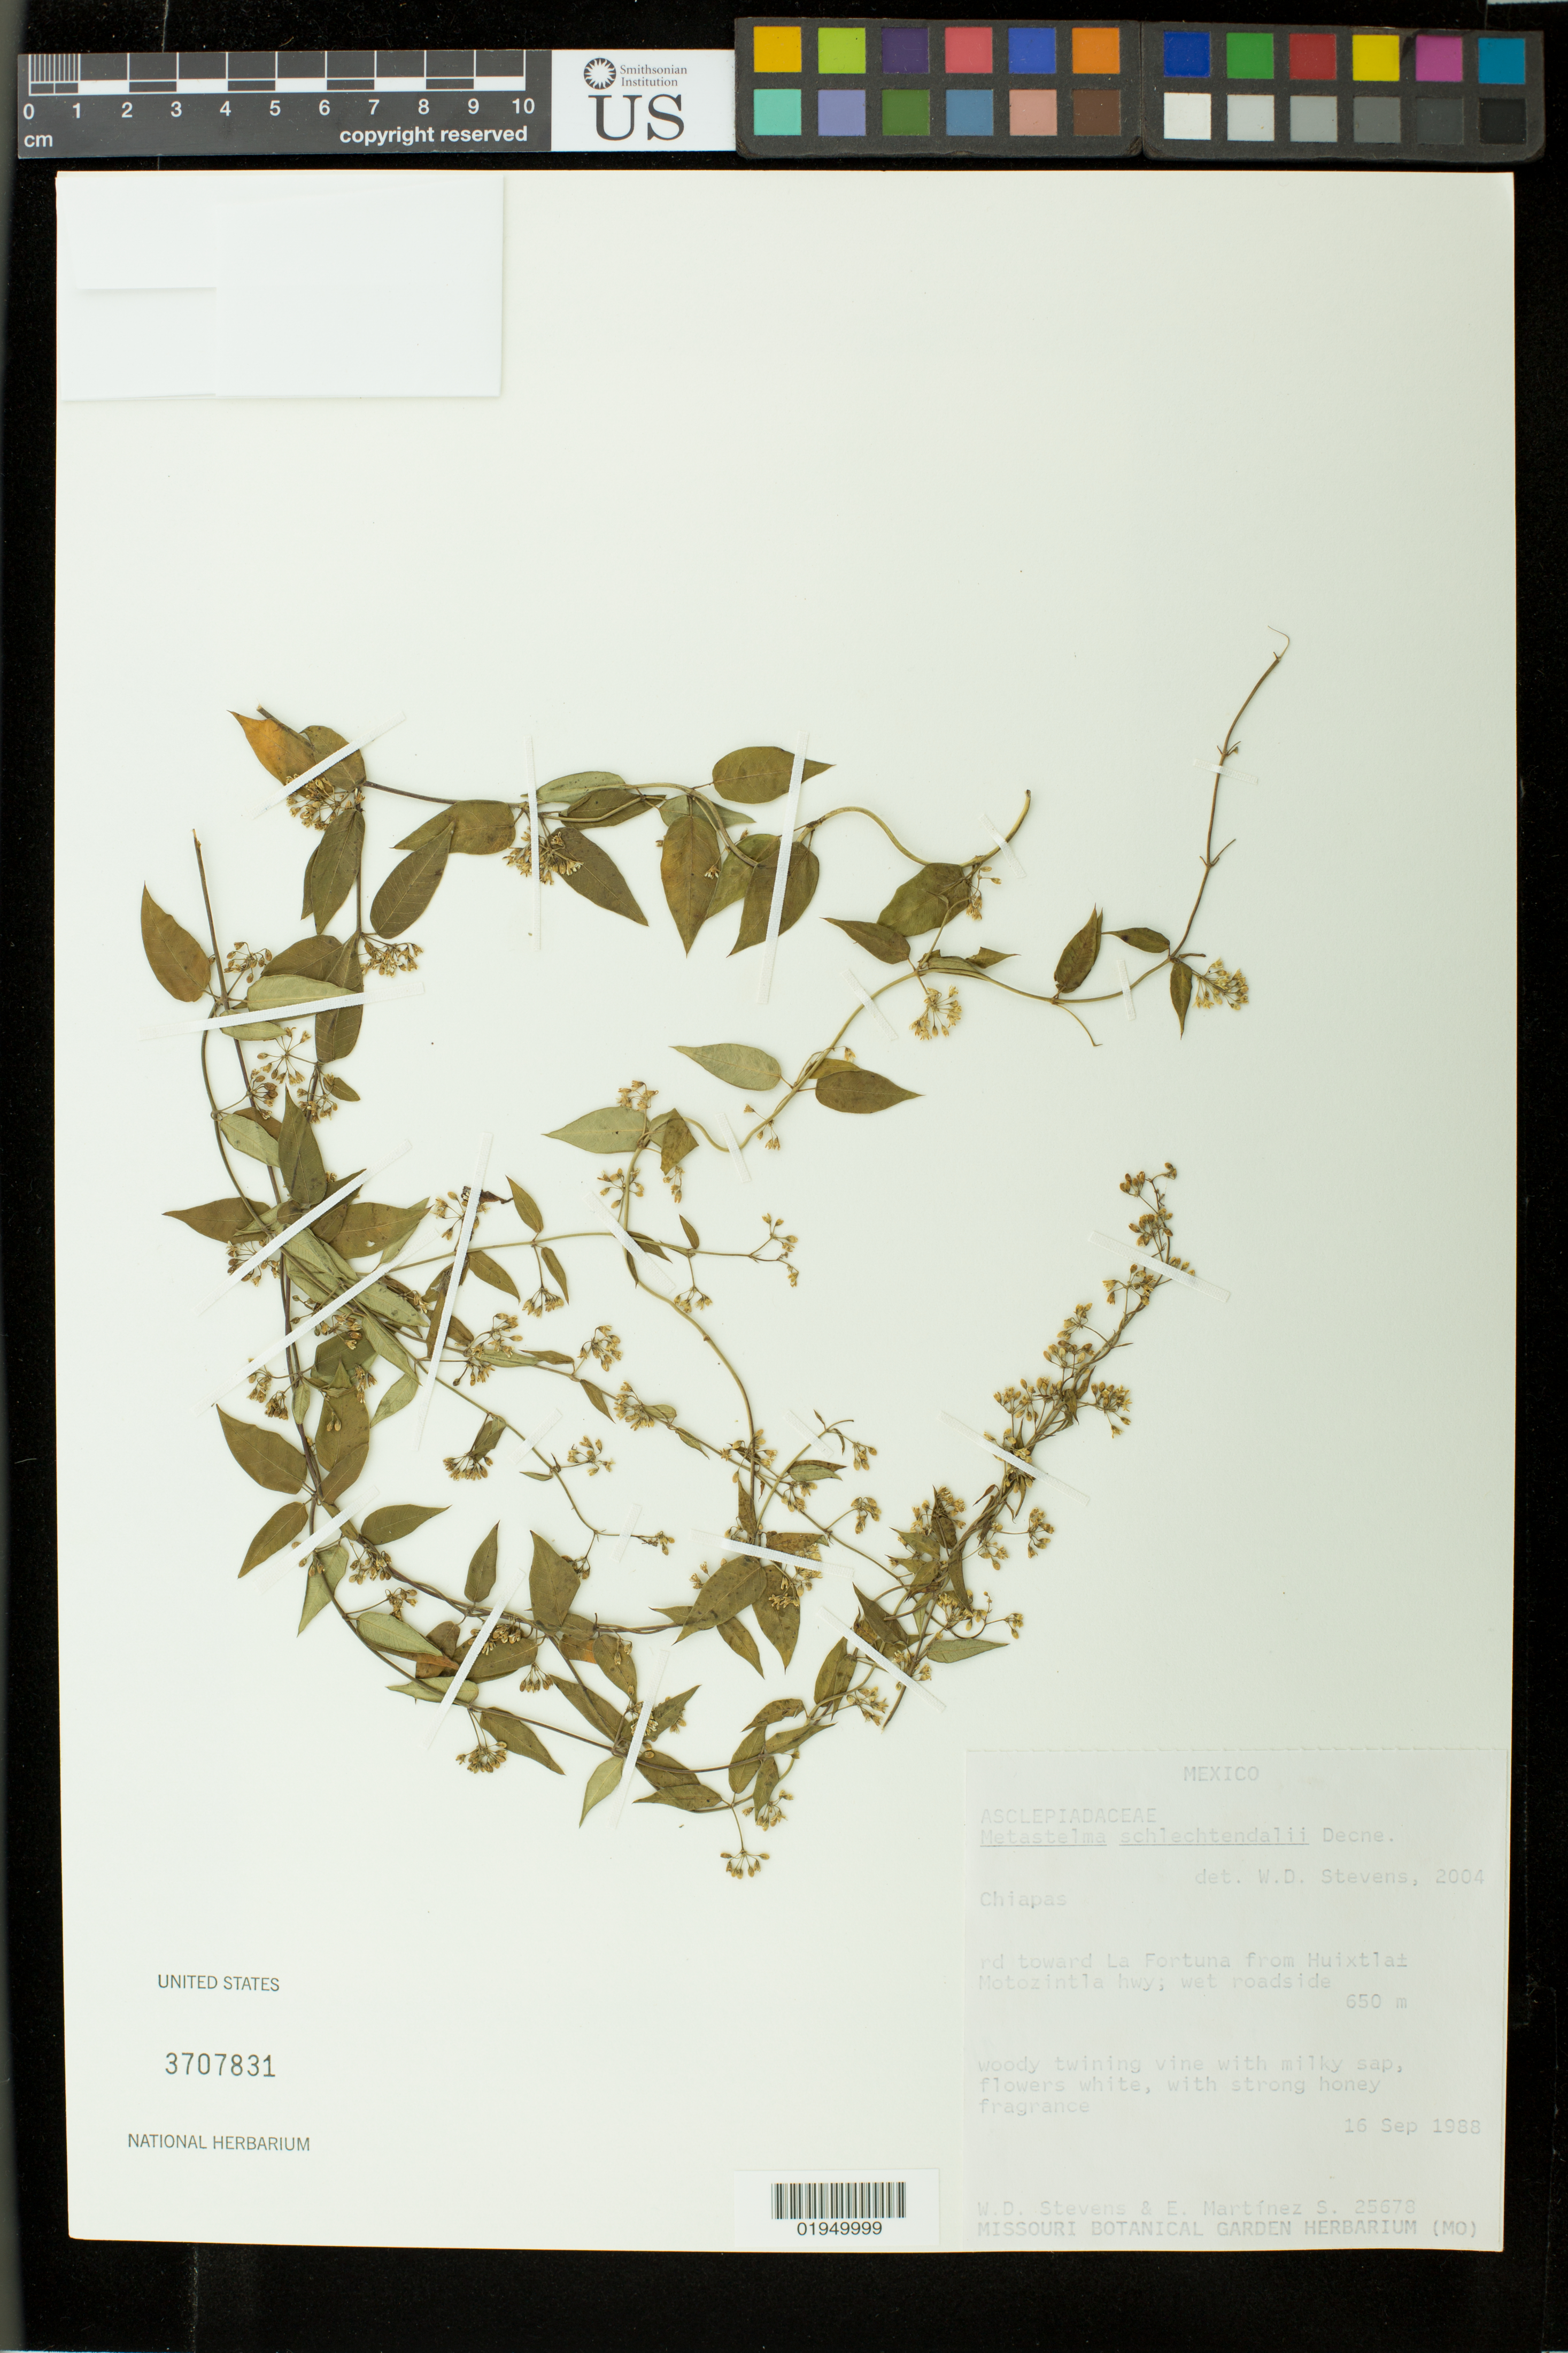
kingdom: Plantae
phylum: Tracheophyta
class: Magnoliopsida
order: Gentianales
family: Apocynaceae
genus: Metastelma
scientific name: Metastelma schlechtendalii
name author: Decne.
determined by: Stevens, W. Douglas, Missouri Botanical Garden (MO)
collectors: W. D. Stevens & E. Martínez S.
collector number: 25678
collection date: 1988-09-16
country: Mexico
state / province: Chiapas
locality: Rd toward La Fortuna from Huixtla-Motozintla hwy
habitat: Wet roadside.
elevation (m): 650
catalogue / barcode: US 3707831